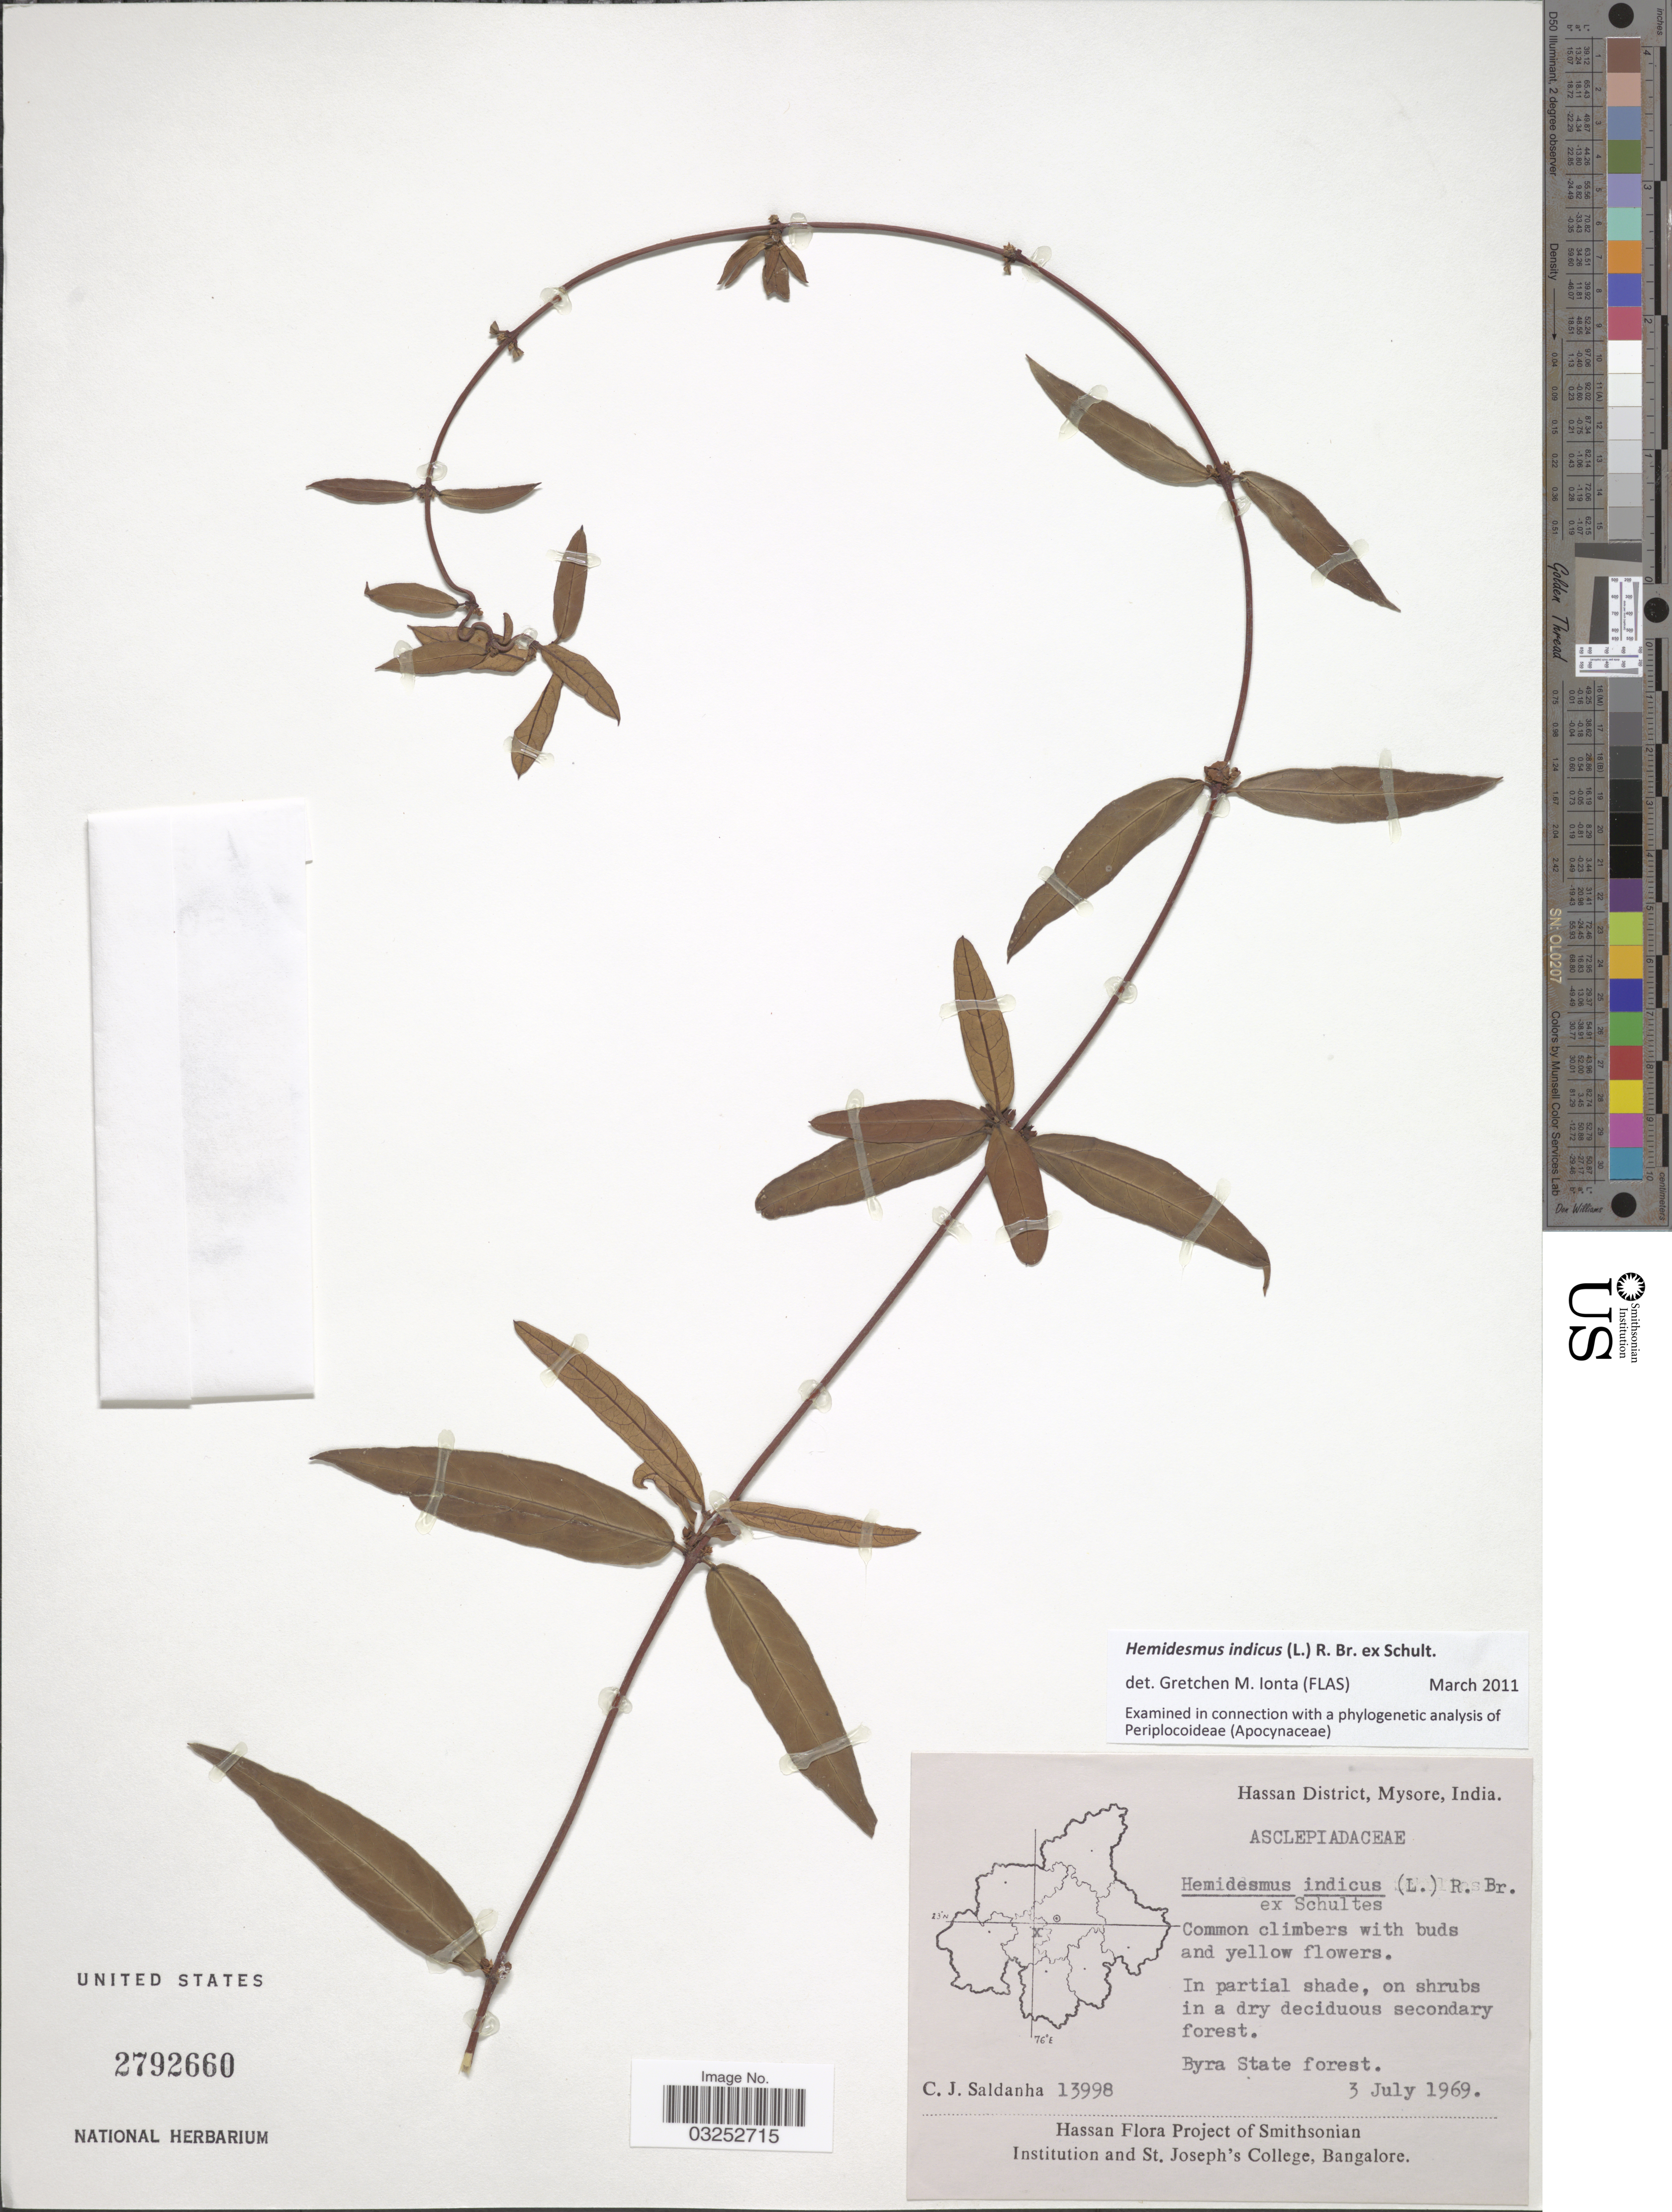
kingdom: Plantae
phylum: Tracheophyta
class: Magnoliopsida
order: Gentianales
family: Apocynaceae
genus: Hemidesmus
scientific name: Hemidesmus indicus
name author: (L.) R. Br. ex Schult.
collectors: C. J. Saldanha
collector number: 13998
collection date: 1969-07-03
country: India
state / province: Karnataka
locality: Hassan District, Mysore, India, Byra State forest.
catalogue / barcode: US 2792660